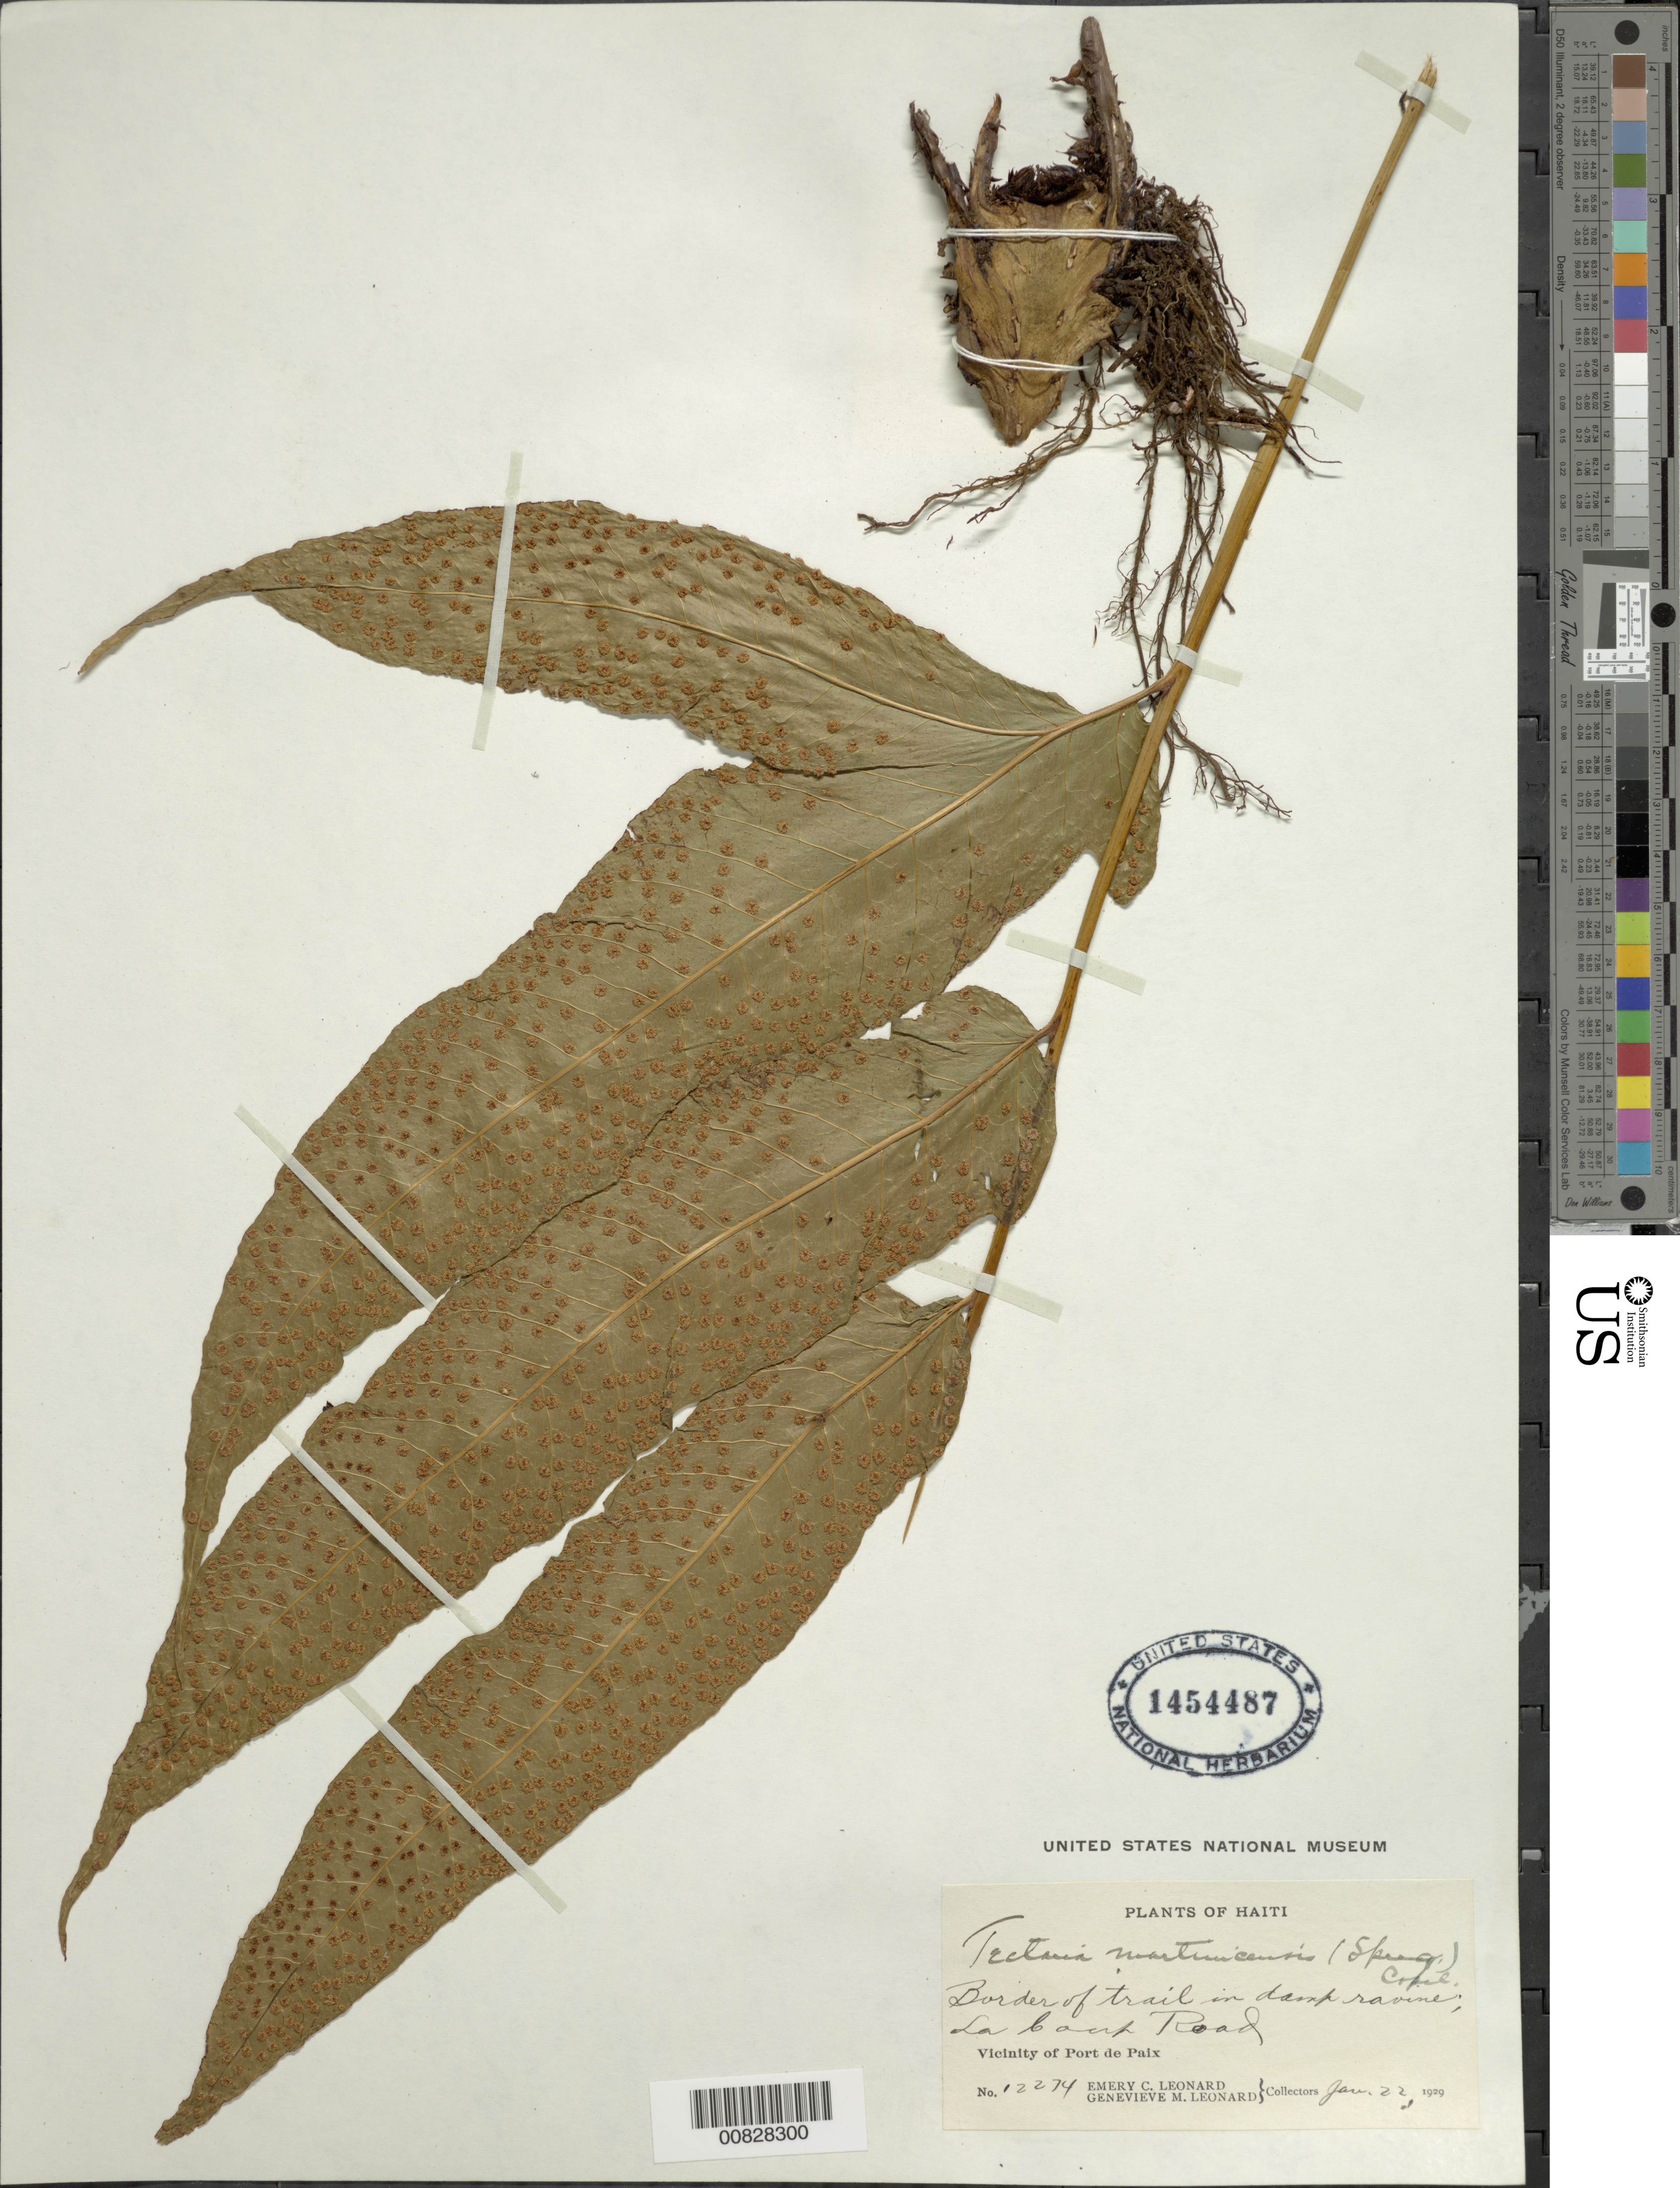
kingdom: Plantae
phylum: Tracheophyta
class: Polypodiopsida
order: Polypodiales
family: Tectariaceae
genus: Tectaria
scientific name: Tectaria incisa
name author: Cav.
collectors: E. C. Leonard & G. M. Leonard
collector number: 12274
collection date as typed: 23 Jan 1929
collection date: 1929-01-23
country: Haiti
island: Hispaniola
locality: Port de Paix, La Coup Road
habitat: Border of trail in damp ravine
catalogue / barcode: US 1454487